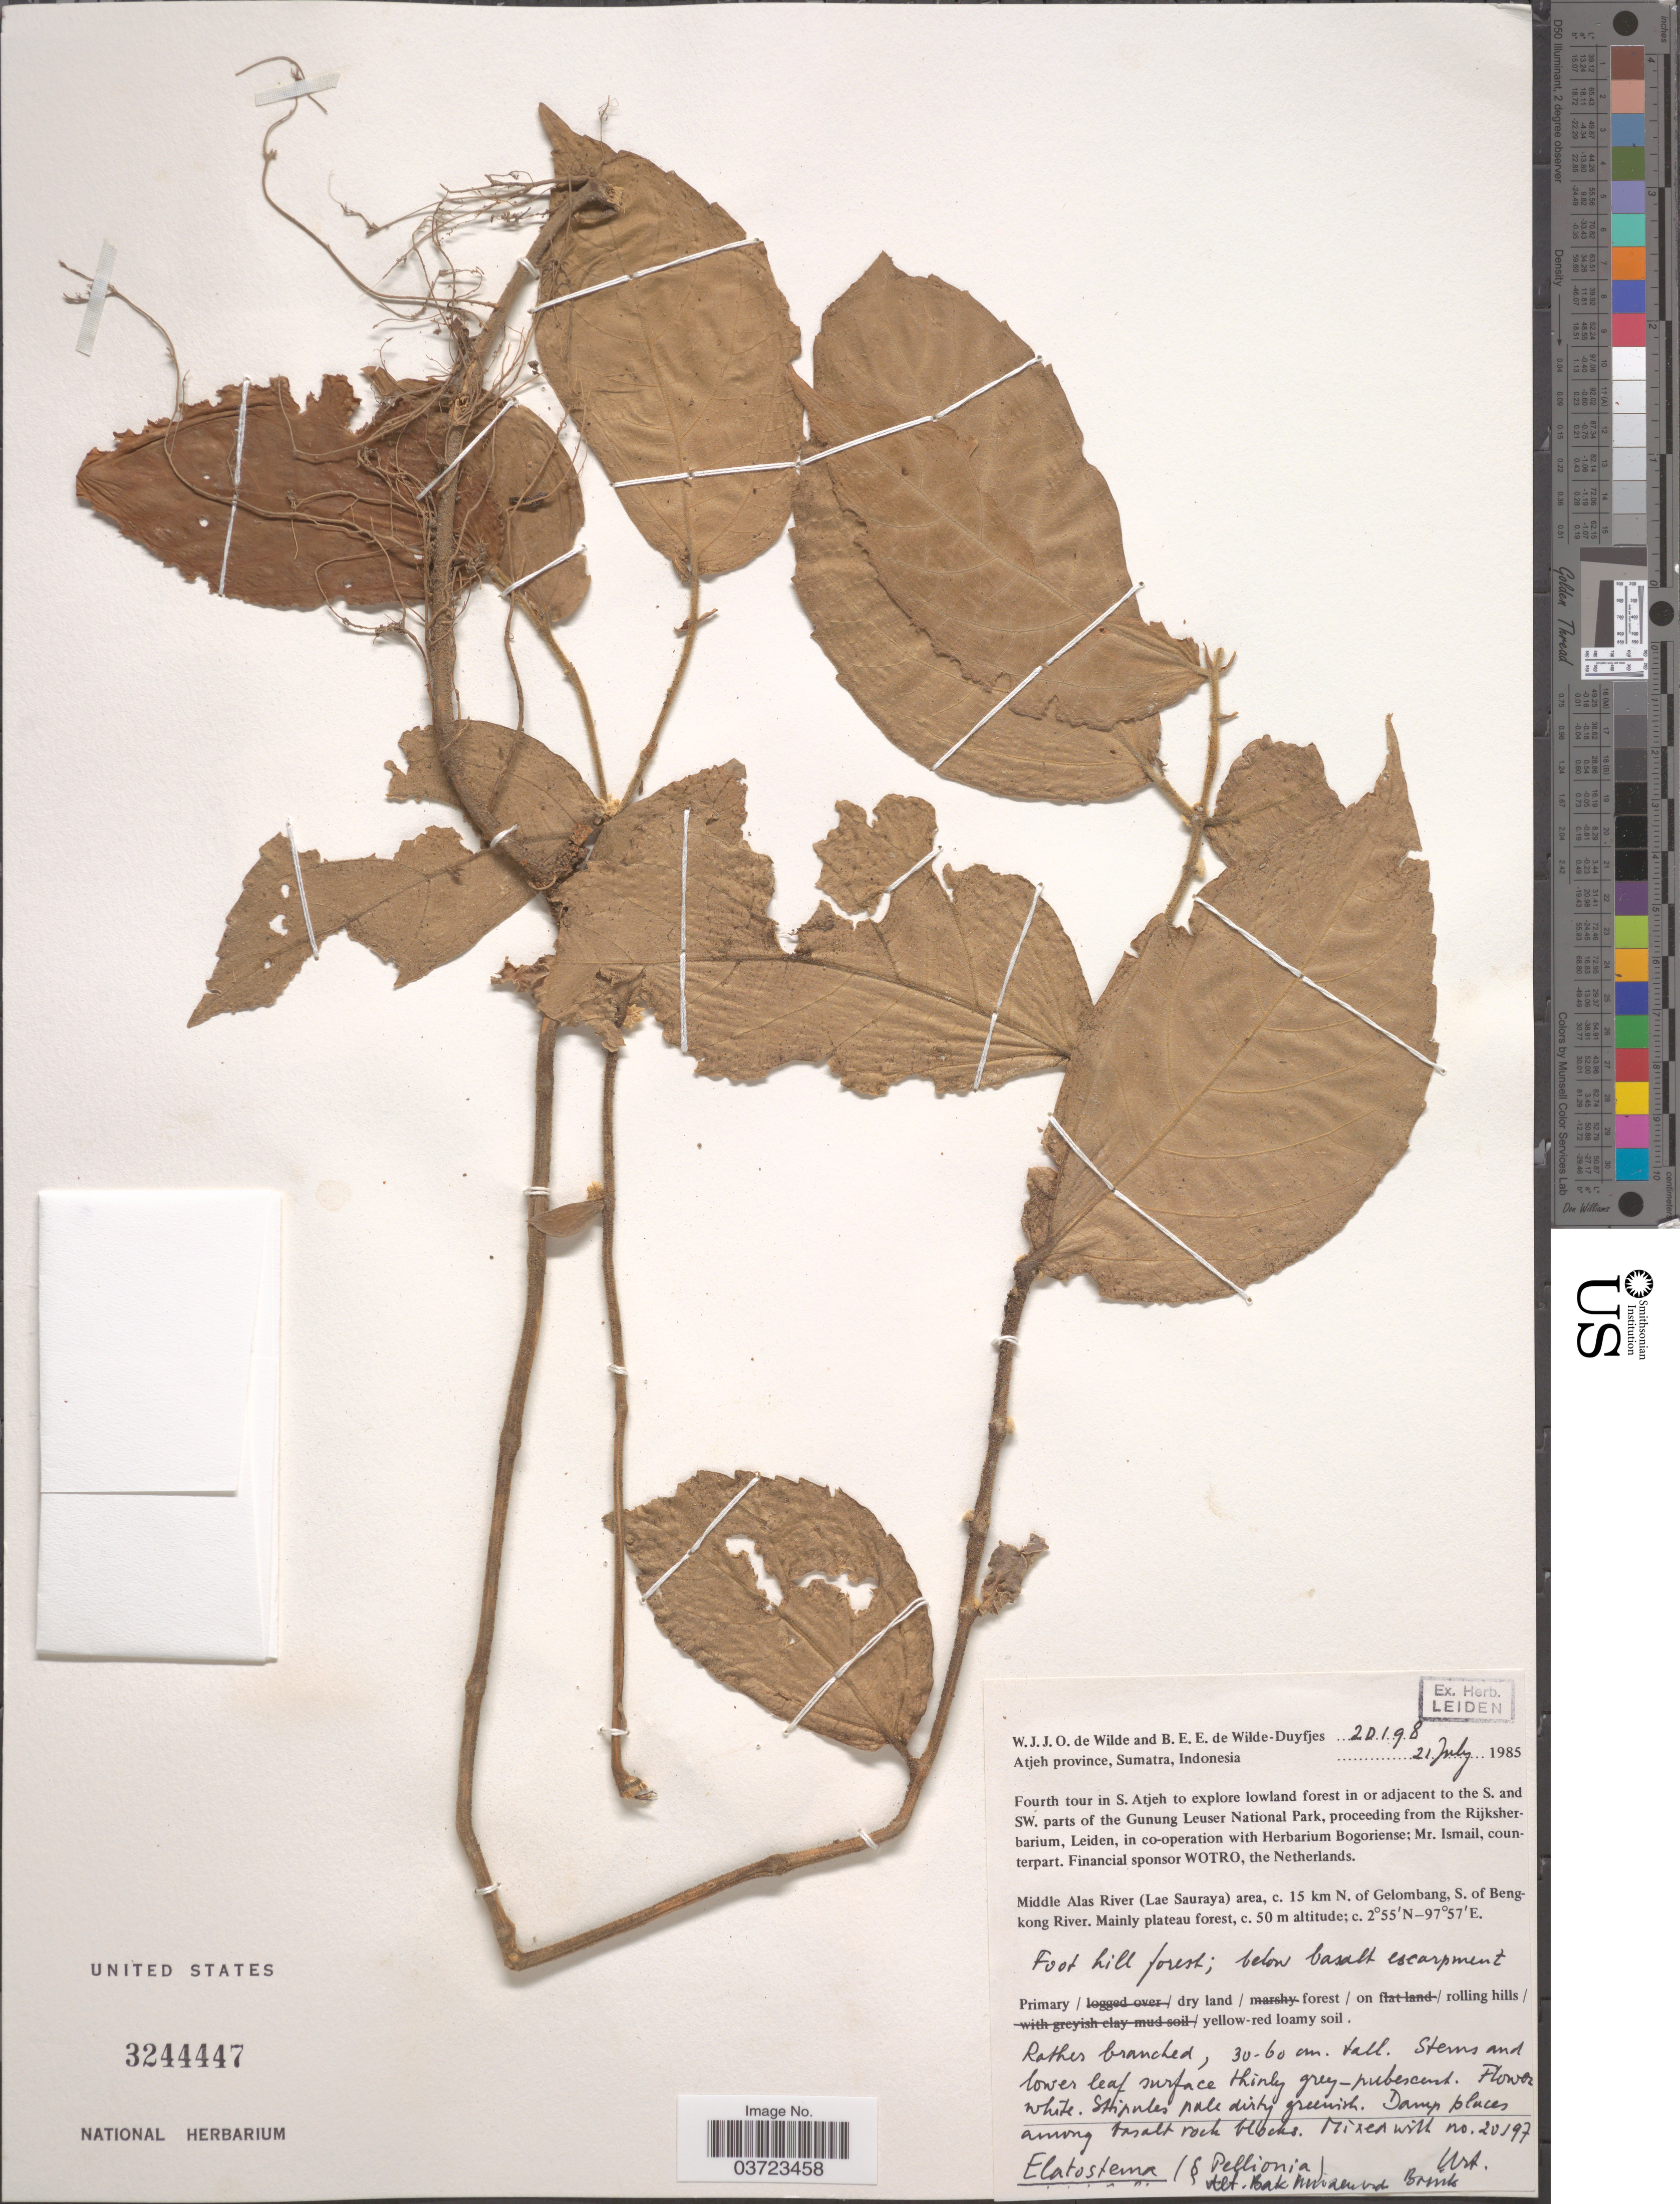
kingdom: Plantae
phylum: Tracheophyta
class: Magnoliopsida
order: Rosales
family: Urticaceae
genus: Elatostema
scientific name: Elatostema sp.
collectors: W. J. de Wilde & B. E. de Wilde-Duyfjes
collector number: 20198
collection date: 1985-07-21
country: Indonesia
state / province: Sumatra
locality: Atjeh Province. Fourth tour in S. Atjeh to explore lowland forest in or adjacent to the S. and SW. parts of the Gunung Leuser National Park. Middle Alas River (Lae Sauraya) area, c. 15 km N. of Gelombang, S. of Bengkong River. Mainly plateau forest.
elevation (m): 50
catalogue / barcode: US 3244447